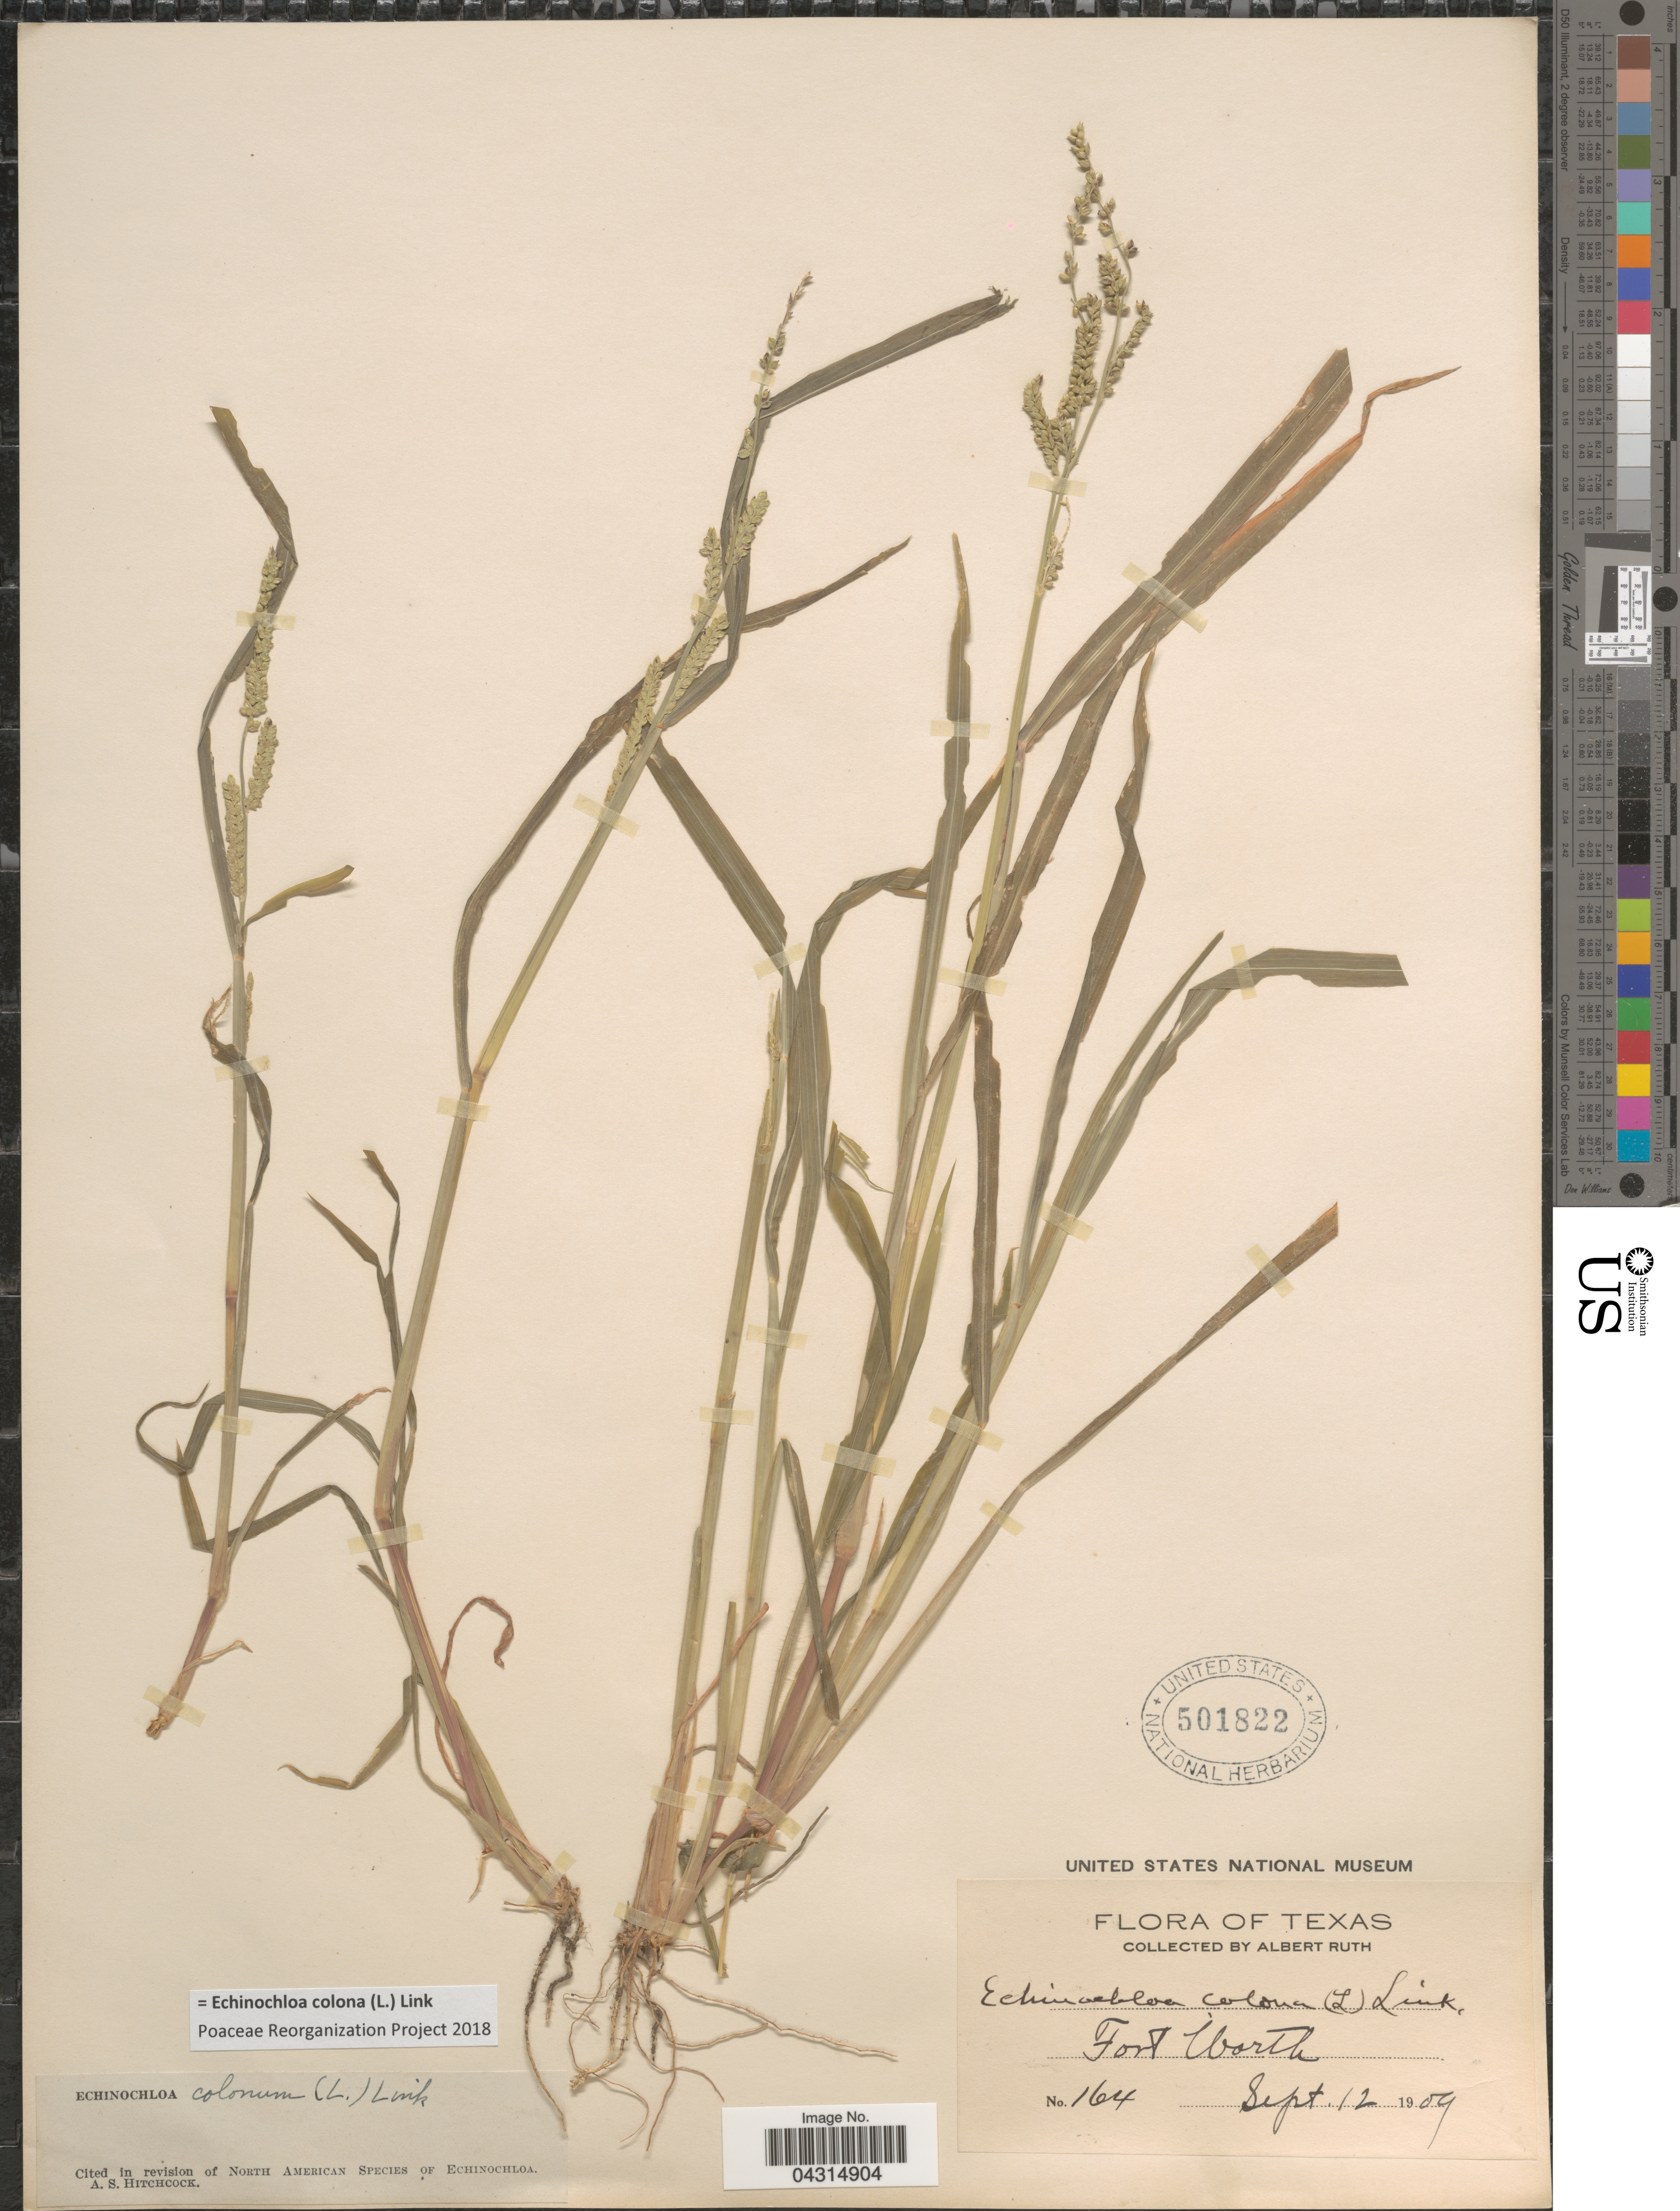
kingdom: Plantae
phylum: Tracheophyta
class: Liliopsida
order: Poales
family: Poaceae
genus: Echinochloa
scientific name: Echinochloa colona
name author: (L.) Link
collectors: A. Ruth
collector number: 164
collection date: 1909-09-12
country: United States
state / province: Texas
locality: Forth Worth.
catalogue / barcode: US 501822